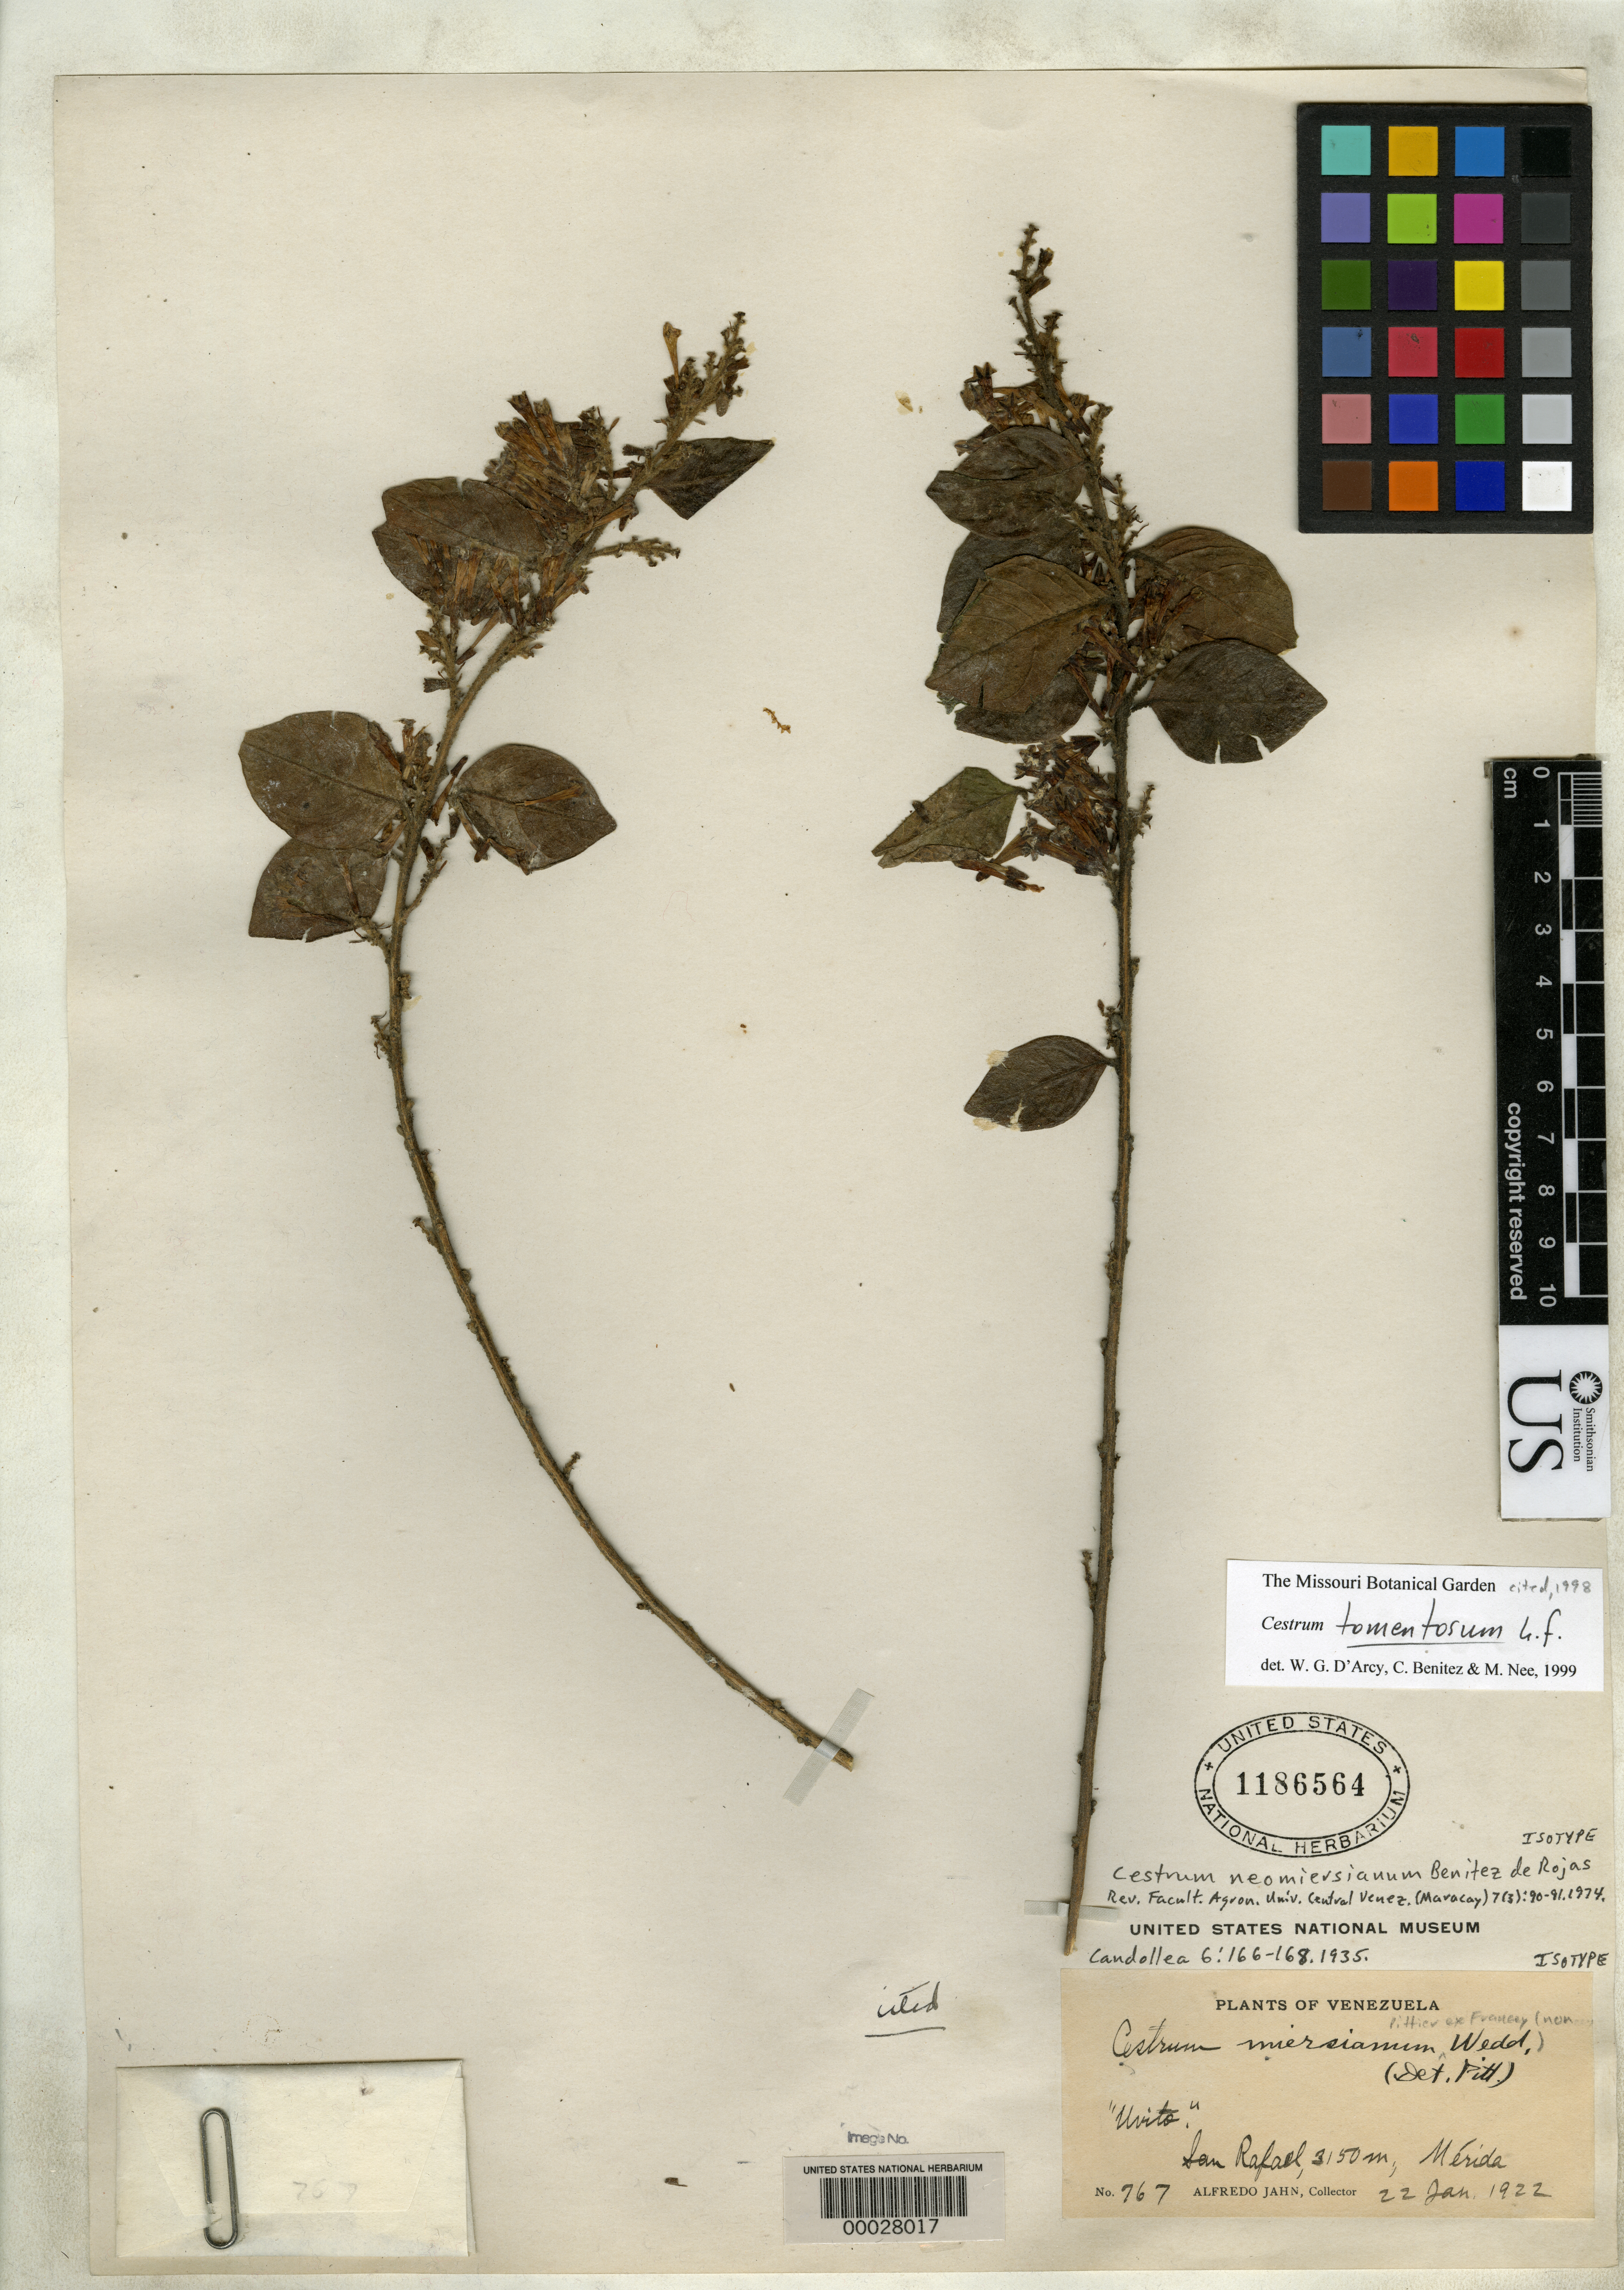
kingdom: Plantae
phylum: Tracheophyta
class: Magnoliopsida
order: Solanales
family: Solanaceae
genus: Cestrum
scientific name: Cestrum miersianum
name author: Pittier ex Francey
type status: Isotype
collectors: A. Jahn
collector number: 767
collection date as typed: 22 Jan 1922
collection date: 1922-01-22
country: Venezuela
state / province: Mérida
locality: San Rafael.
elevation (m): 3150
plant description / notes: Common name: Uvito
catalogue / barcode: US 1186564